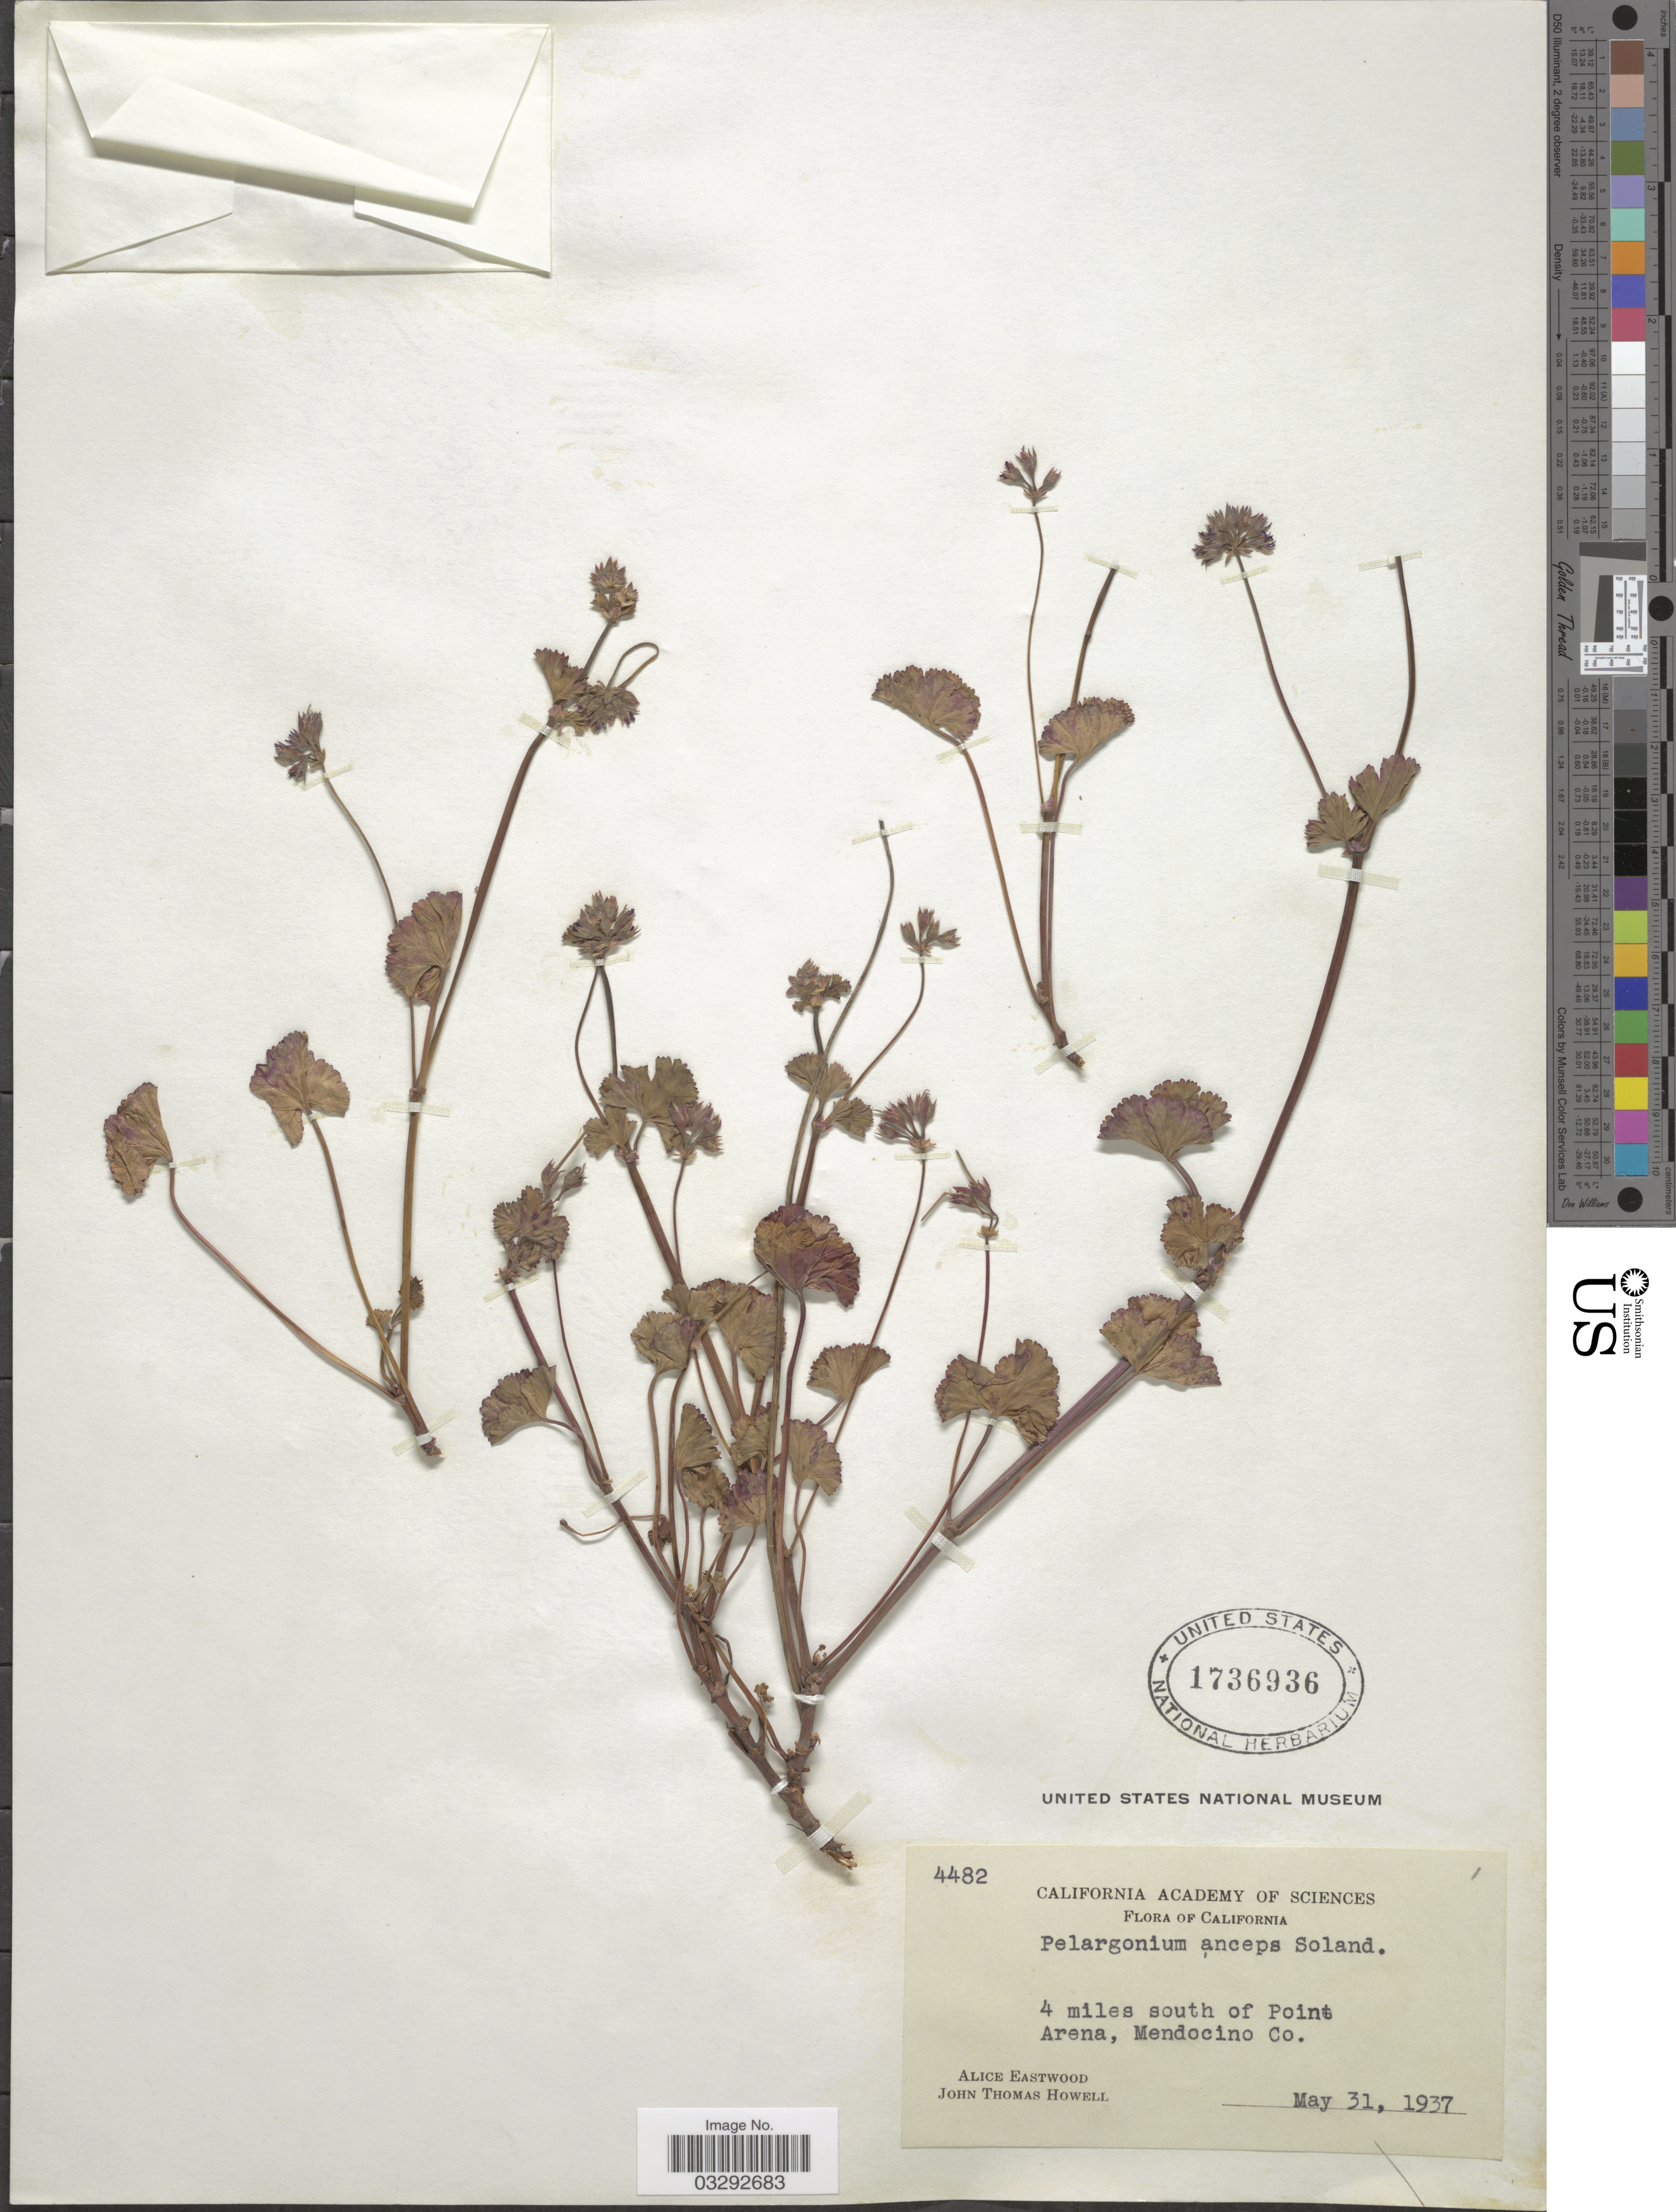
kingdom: Plantae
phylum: Tracheophyta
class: Magnoliopsida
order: Geraniales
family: Geraniaceae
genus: Pelargonium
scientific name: Pelargonium sp.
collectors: A. Eastwood & J. T. Howell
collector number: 4482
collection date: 1937-05-31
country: United States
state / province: California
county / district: Mendocino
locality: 4 miles south of Point Arena, Mendocino Co.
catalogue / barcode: US 1736936